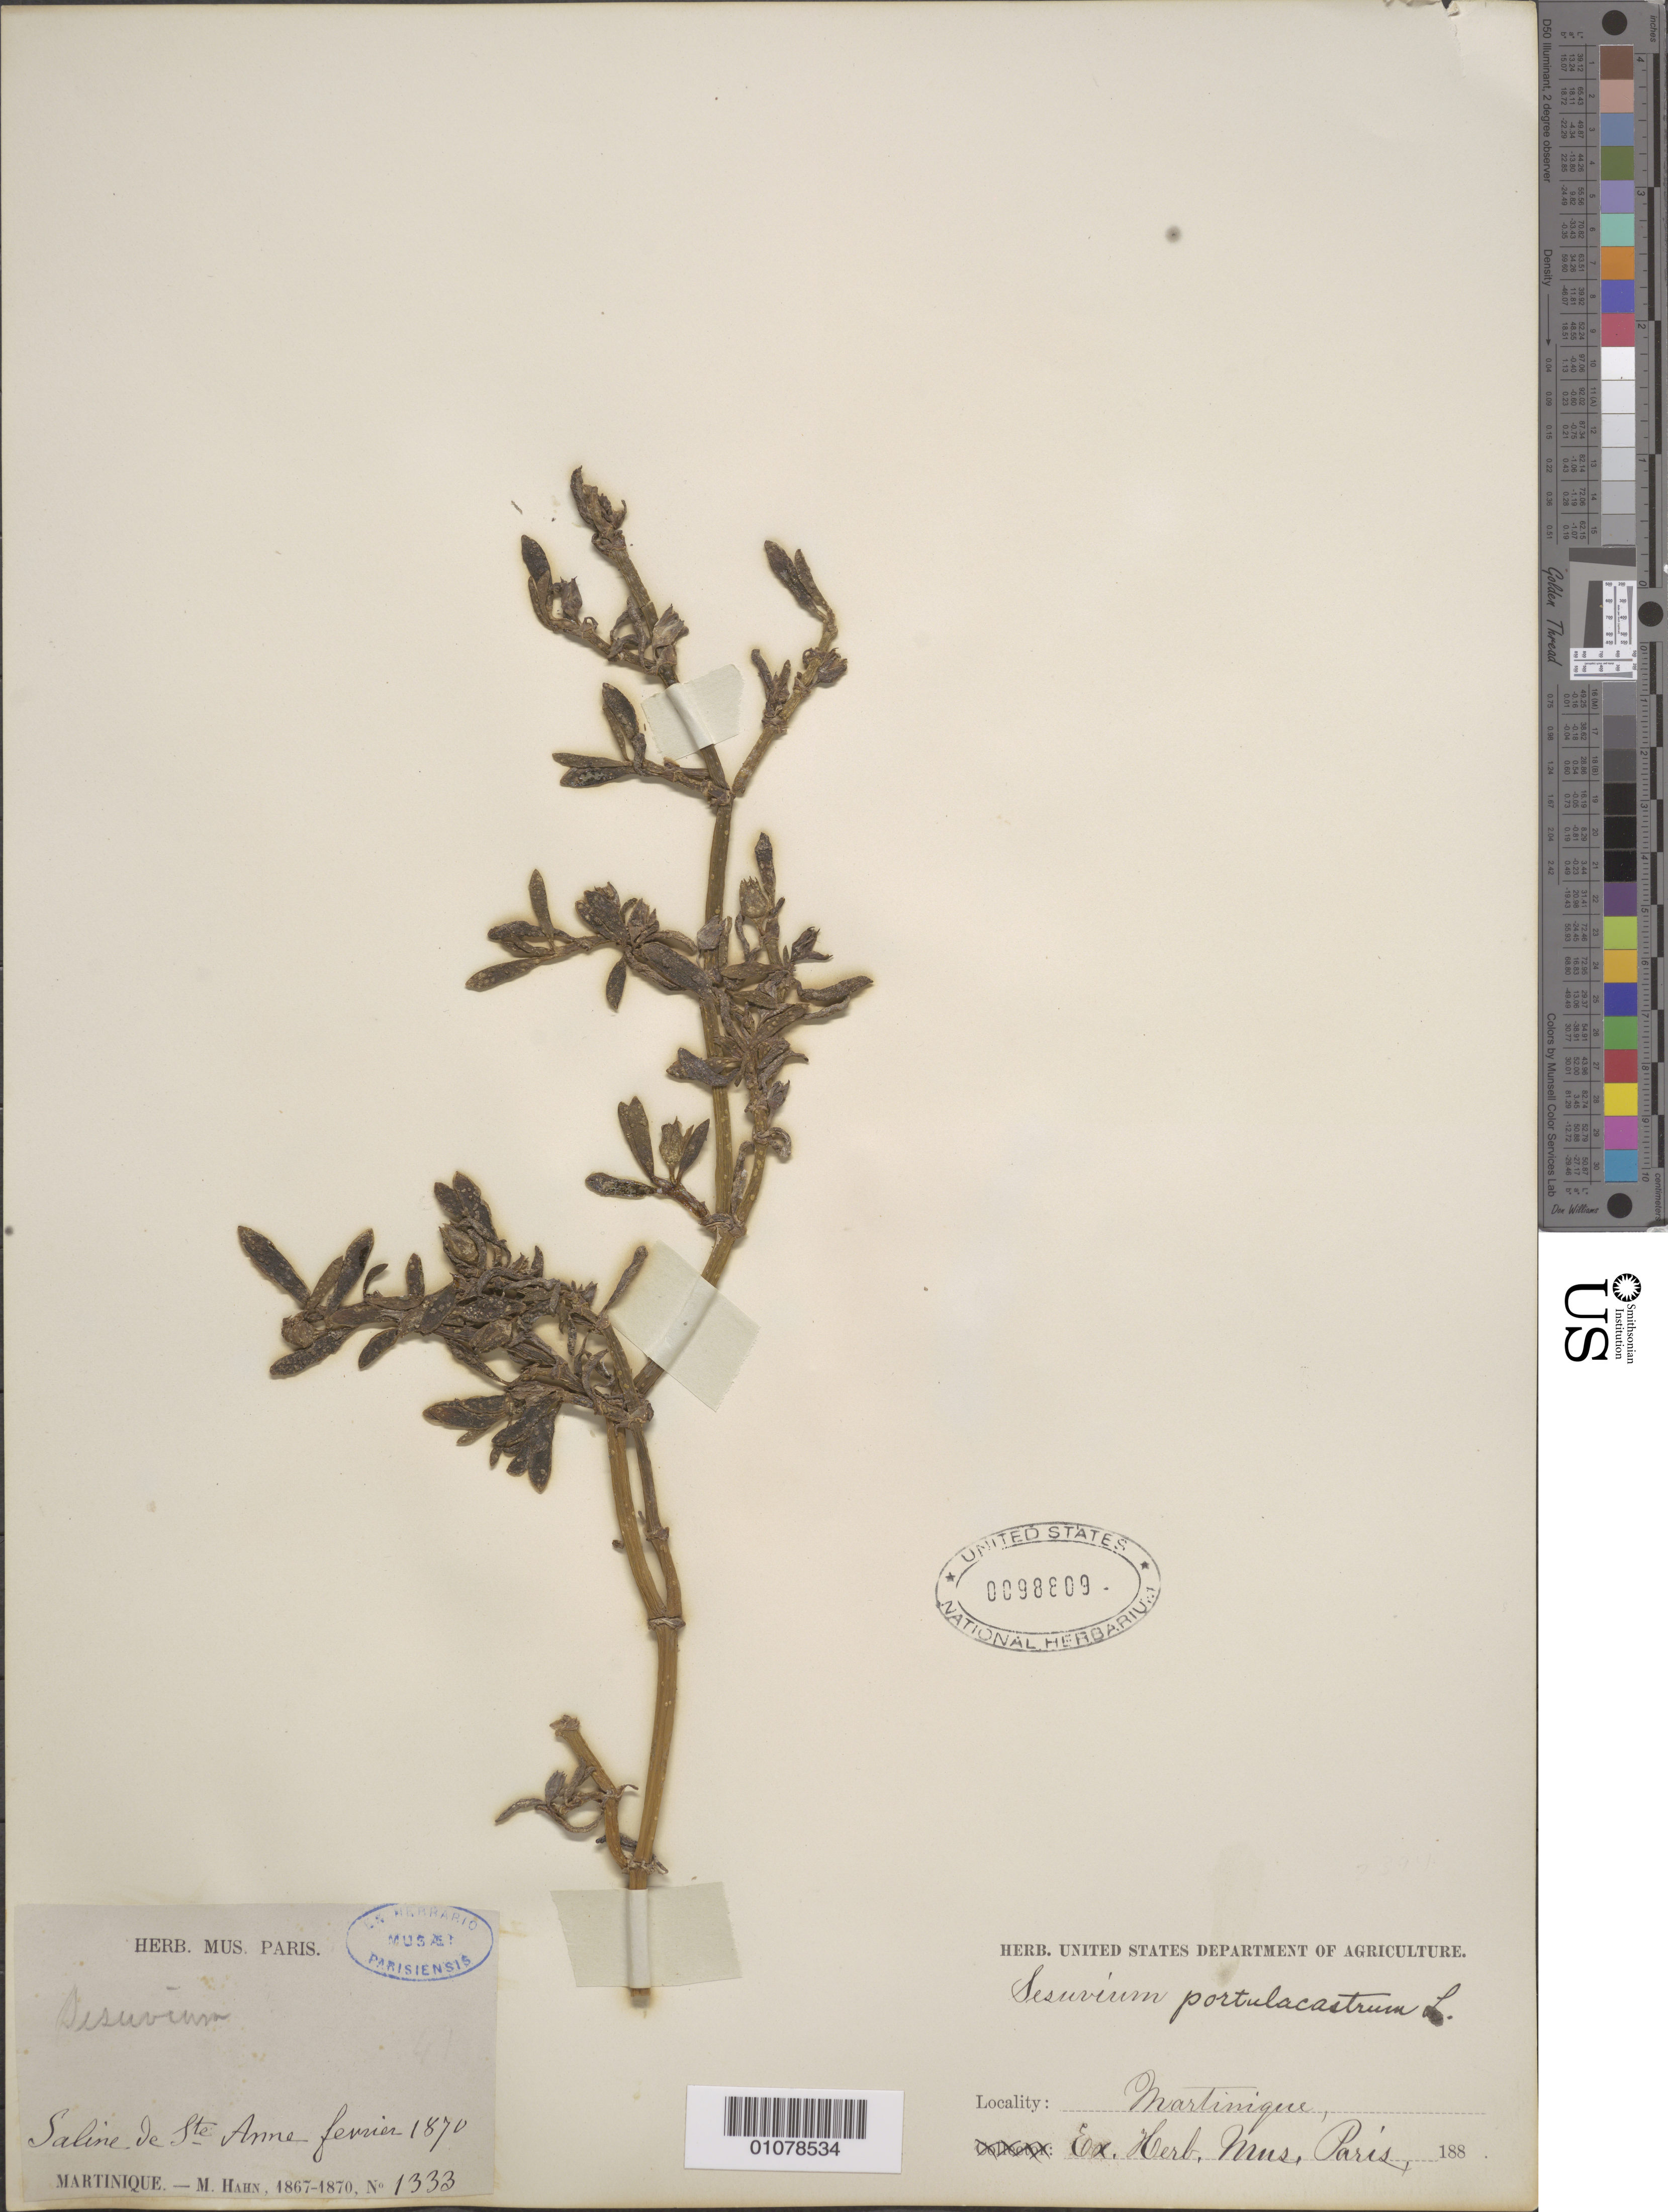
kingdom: Plantae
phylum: Tracheophyta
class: Magnoliopsida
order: Caryophyllales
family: Aizoaceae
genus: Sesuvium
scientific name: Sesuvium portulacastrum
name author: (L.) L.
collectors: M. Hahn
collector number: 1333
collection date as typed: Feb 1870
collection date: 1870-02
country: Martinique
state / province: Le Marin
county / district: Sainte-Anne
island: Martinique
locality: Saline de Ste Anne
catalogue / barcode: US 98809